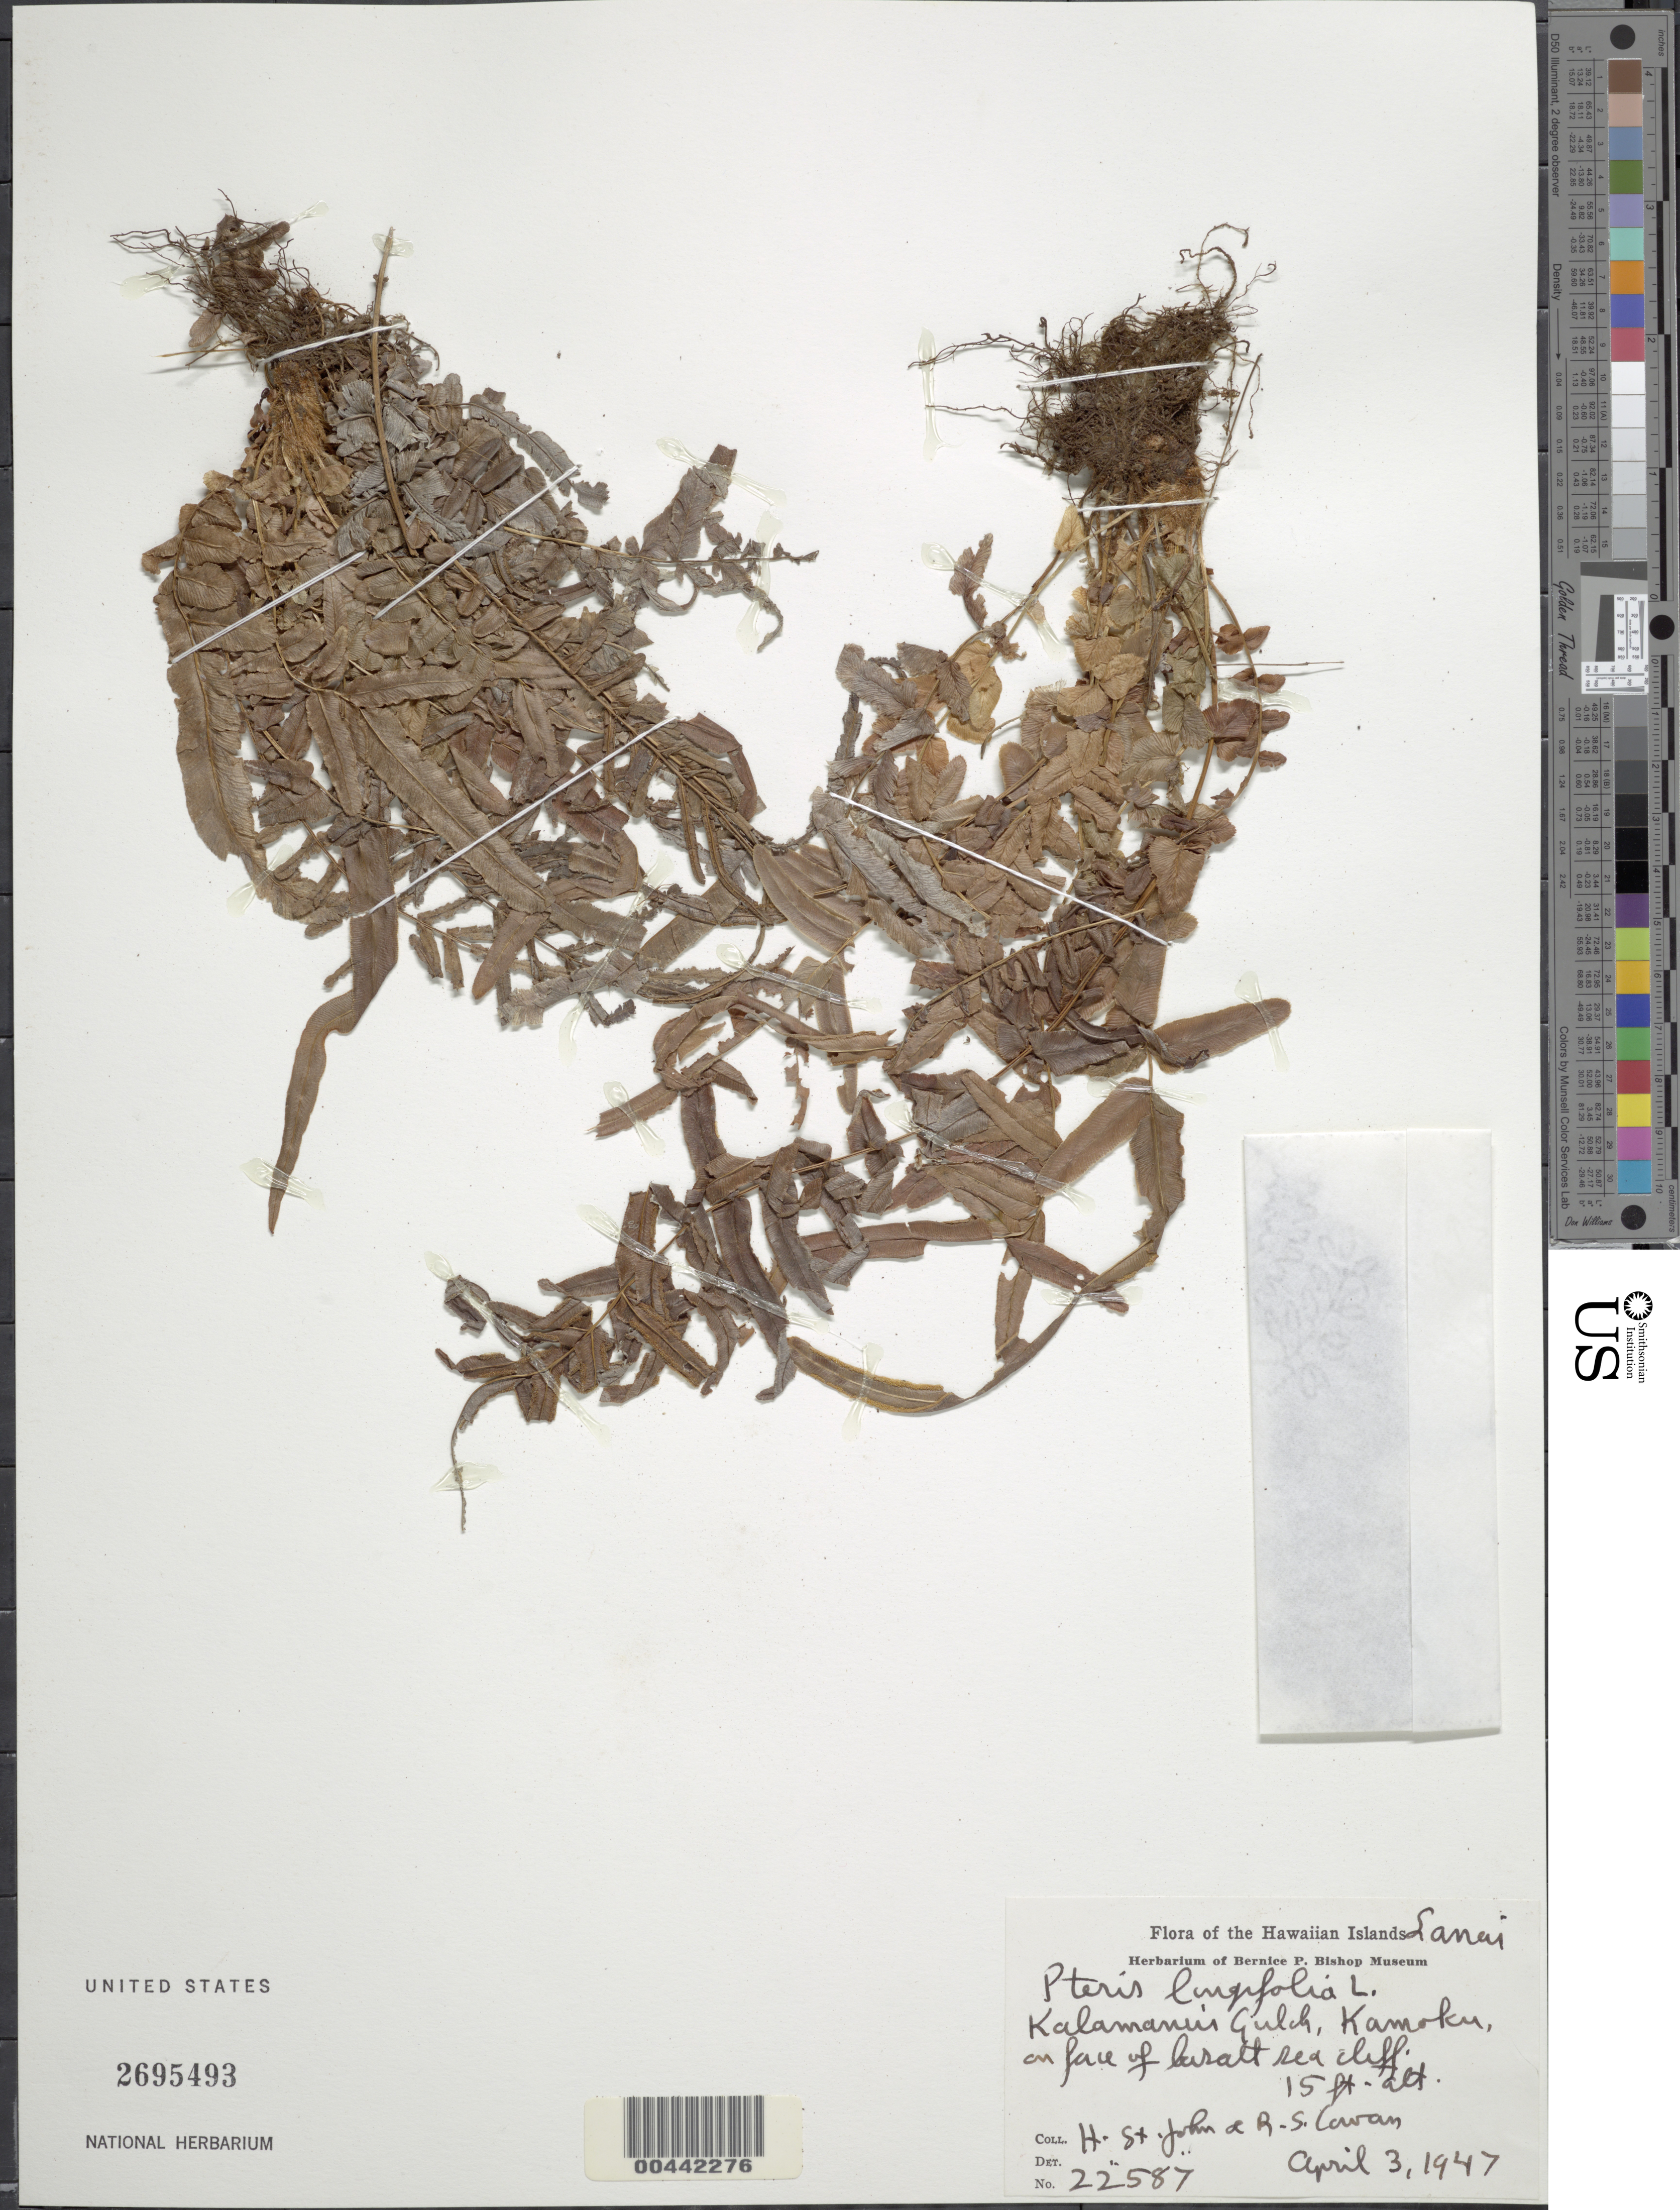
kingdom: Plantae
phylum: Tracheophyta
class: Polypodiopsida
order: Polypodiales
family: Pteridaceae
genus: Pteris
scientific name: Pteris longifolia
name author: L.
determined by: St. John, H.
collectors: H. St. John & R. S. Cowan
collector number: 22587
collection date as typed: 3 Apr 1947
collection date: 1947-04-03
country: United States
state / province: Hawaii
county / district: Maui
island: Lana'i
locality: Kalamanui Gulch, Kamoku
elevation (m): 5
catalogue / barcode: US 2695493